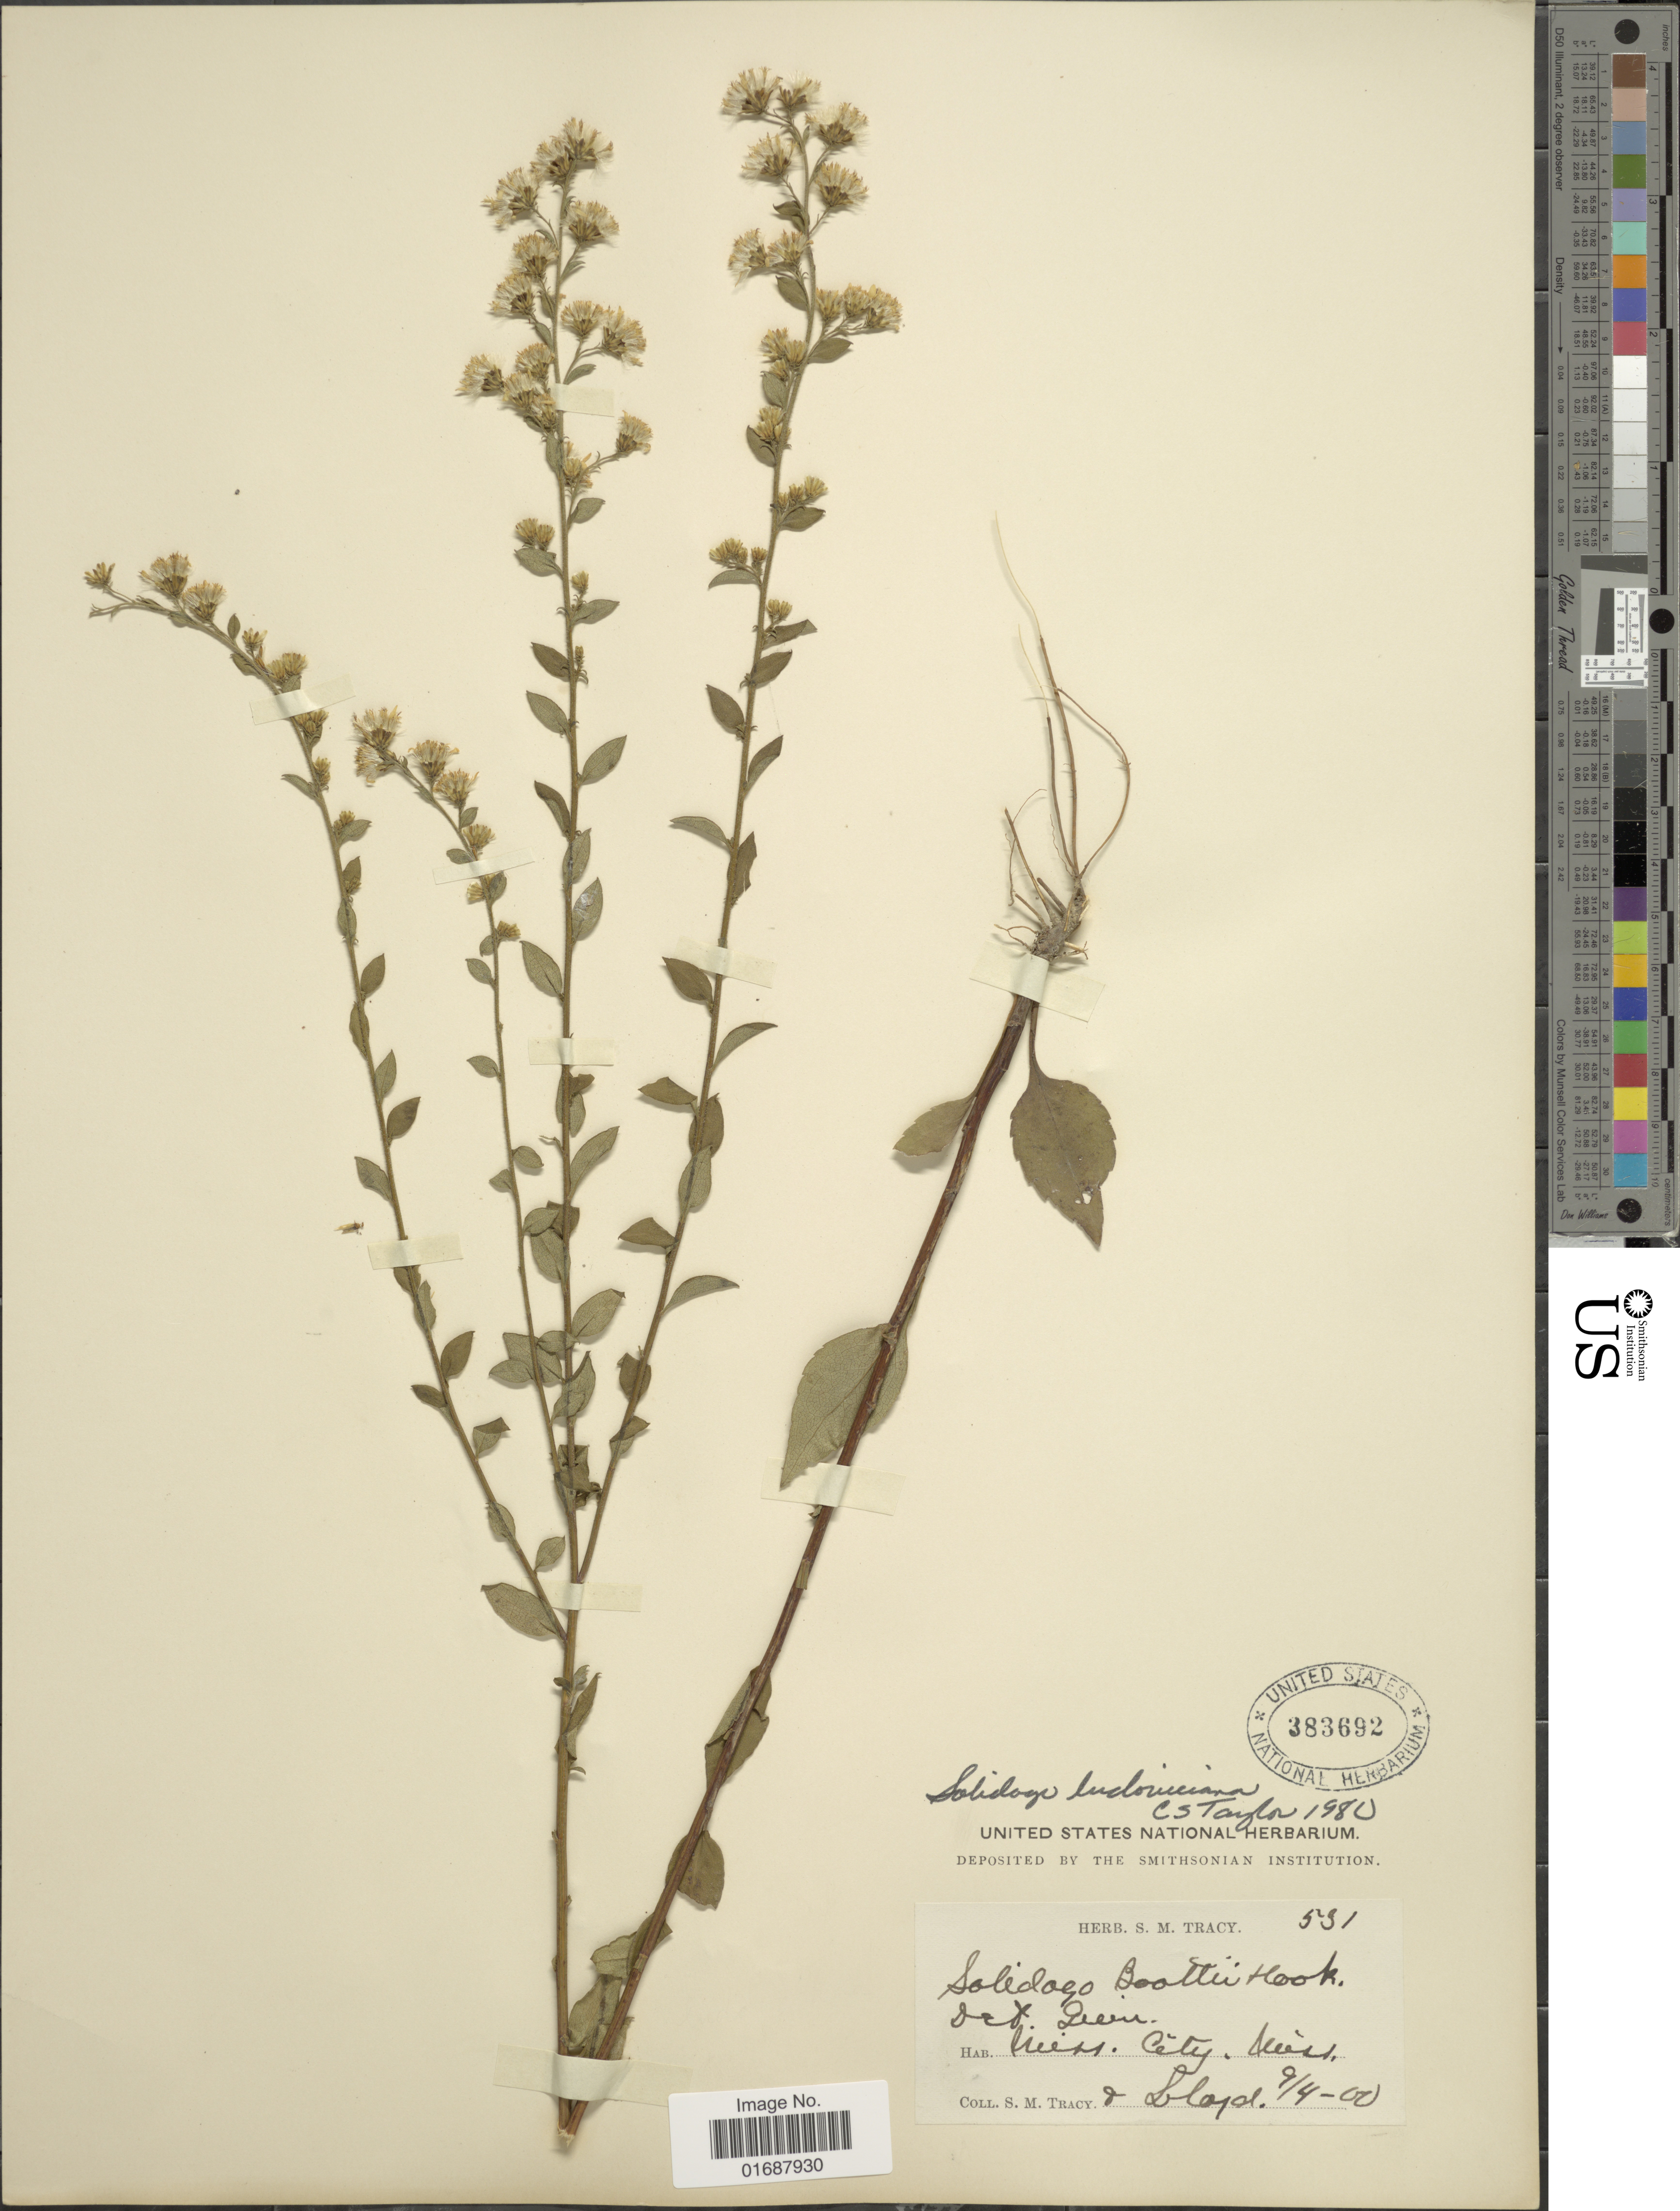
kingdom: Plantae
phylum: Tracheophyta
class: Magnoliopsida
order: Asterales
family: Asteraceae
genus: Solidago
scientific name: Solidago ludoviciana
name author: (A. Gray) Small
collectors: S. M. Tracy & -- Lloyd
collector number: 531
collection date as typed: Transcribed d/m/y: 9/4/0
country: United States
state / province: Mississippi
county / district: Harrison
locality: Mississippi City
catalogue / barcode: US 383692